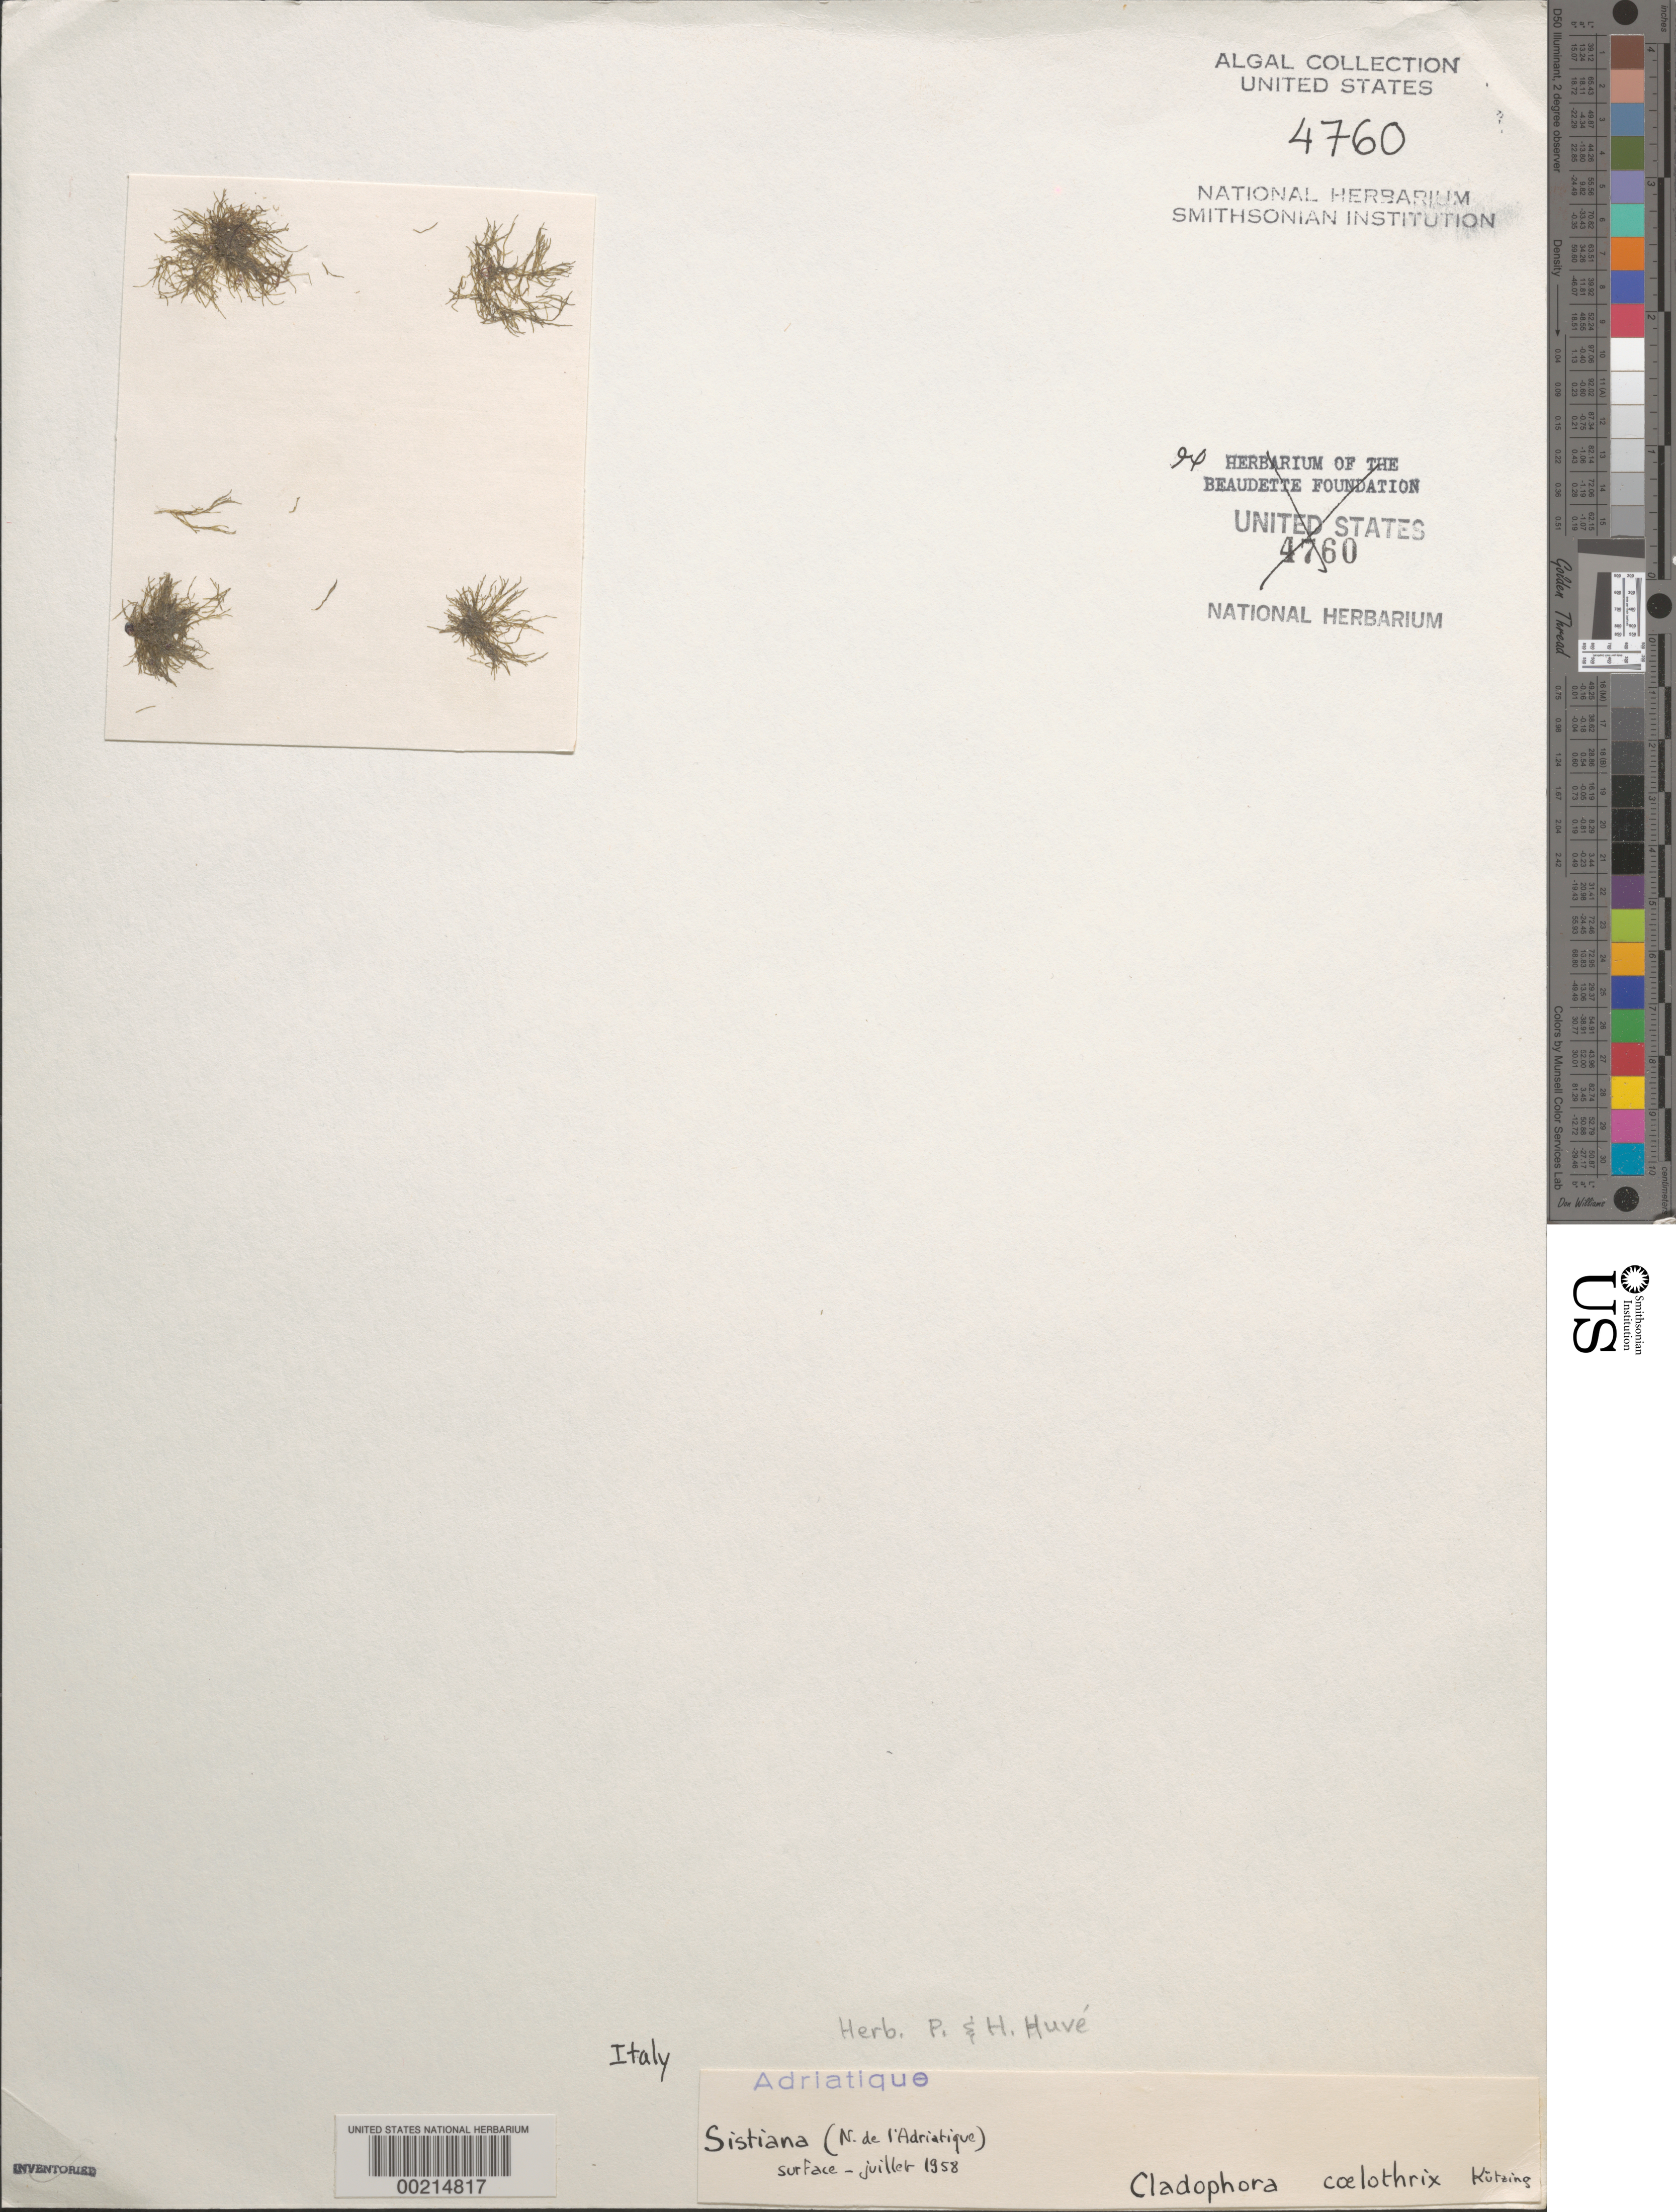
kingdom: Plantae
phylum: Chlorophyta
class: Ulvophyceae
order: Cladophorales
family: Cladophoraceae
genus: Cladophora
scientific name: Cladophora coelothrix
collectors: P. Huve & H. Huve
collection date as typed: Jul 1958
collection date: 1958-07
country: Italy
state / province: Friuli-Venezia Giulia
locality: Sistiana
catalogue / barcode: US 4760